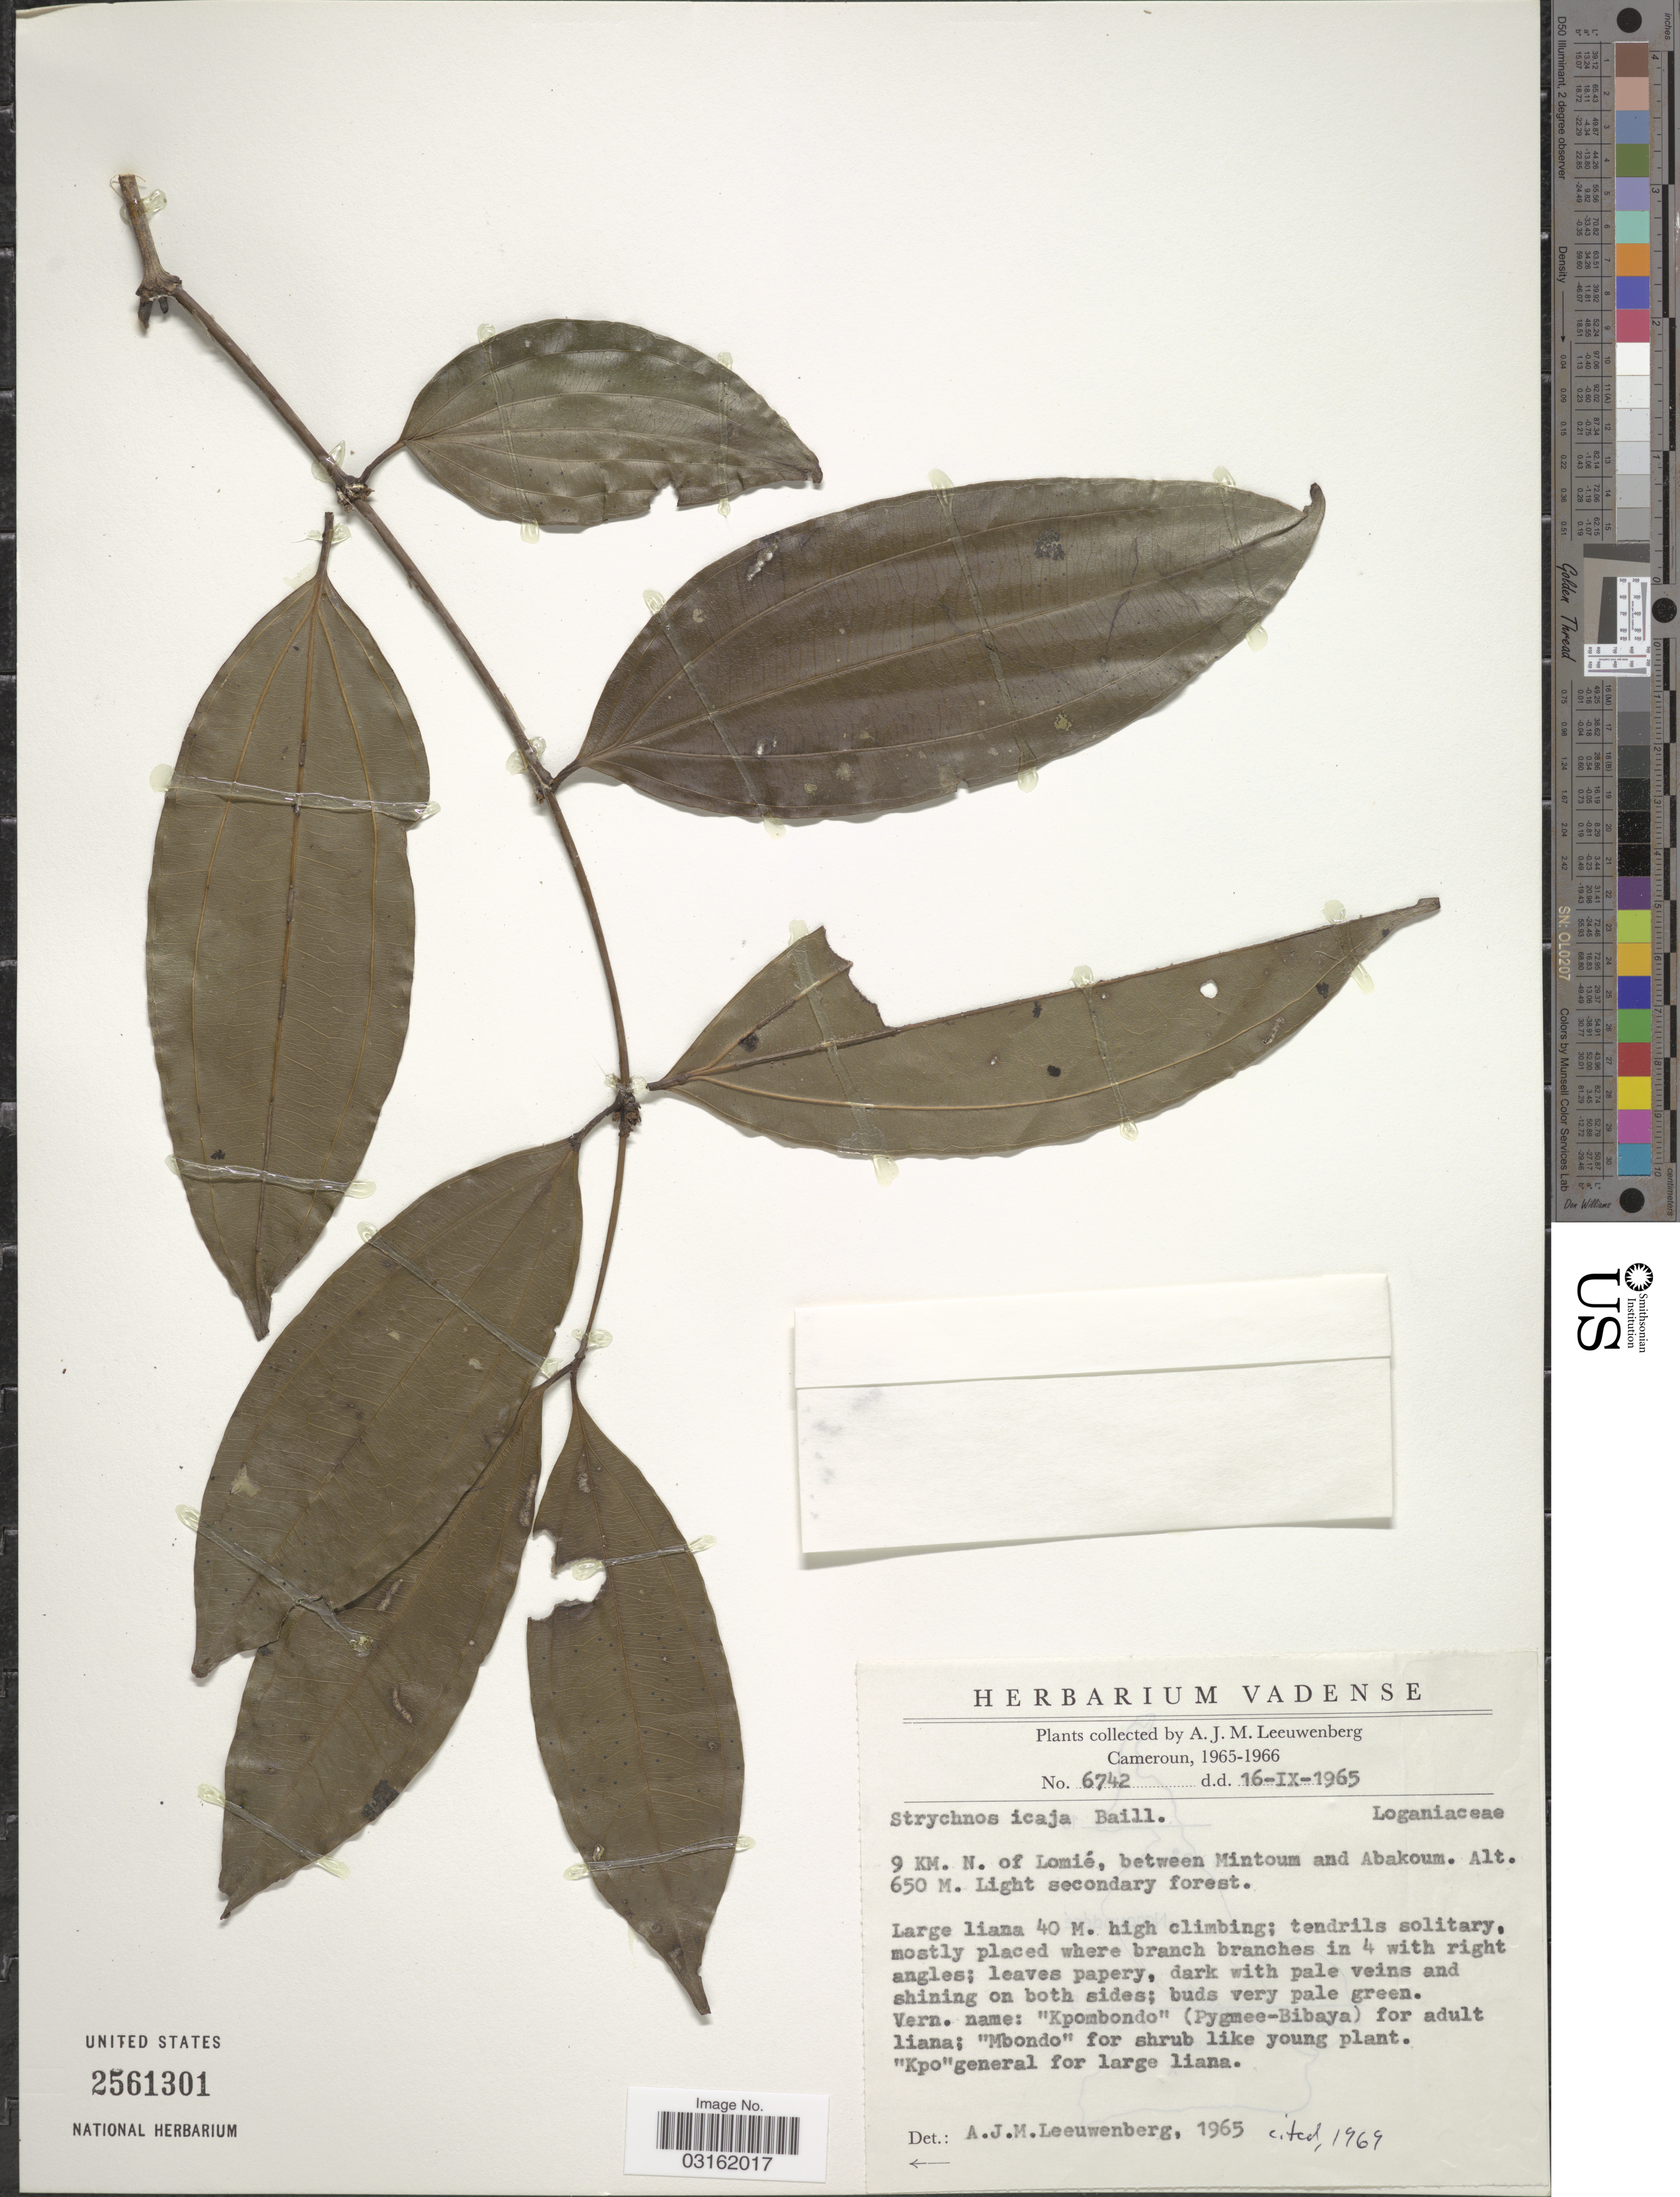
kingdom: Plantae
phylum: Tracheophyta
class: Magnoliopsida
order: Gentianales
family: Loganiaceae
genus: Strychnos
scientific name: Strychnos icaja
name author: Baill.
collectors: A. J. M. Leeuwenberg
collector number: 6742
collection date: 1965-09-16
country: Cameroon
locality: Cameroun. 9 KM. N. of Lomié, between Mintoum and Abakoum.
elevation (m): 650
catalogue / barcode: US 2561301